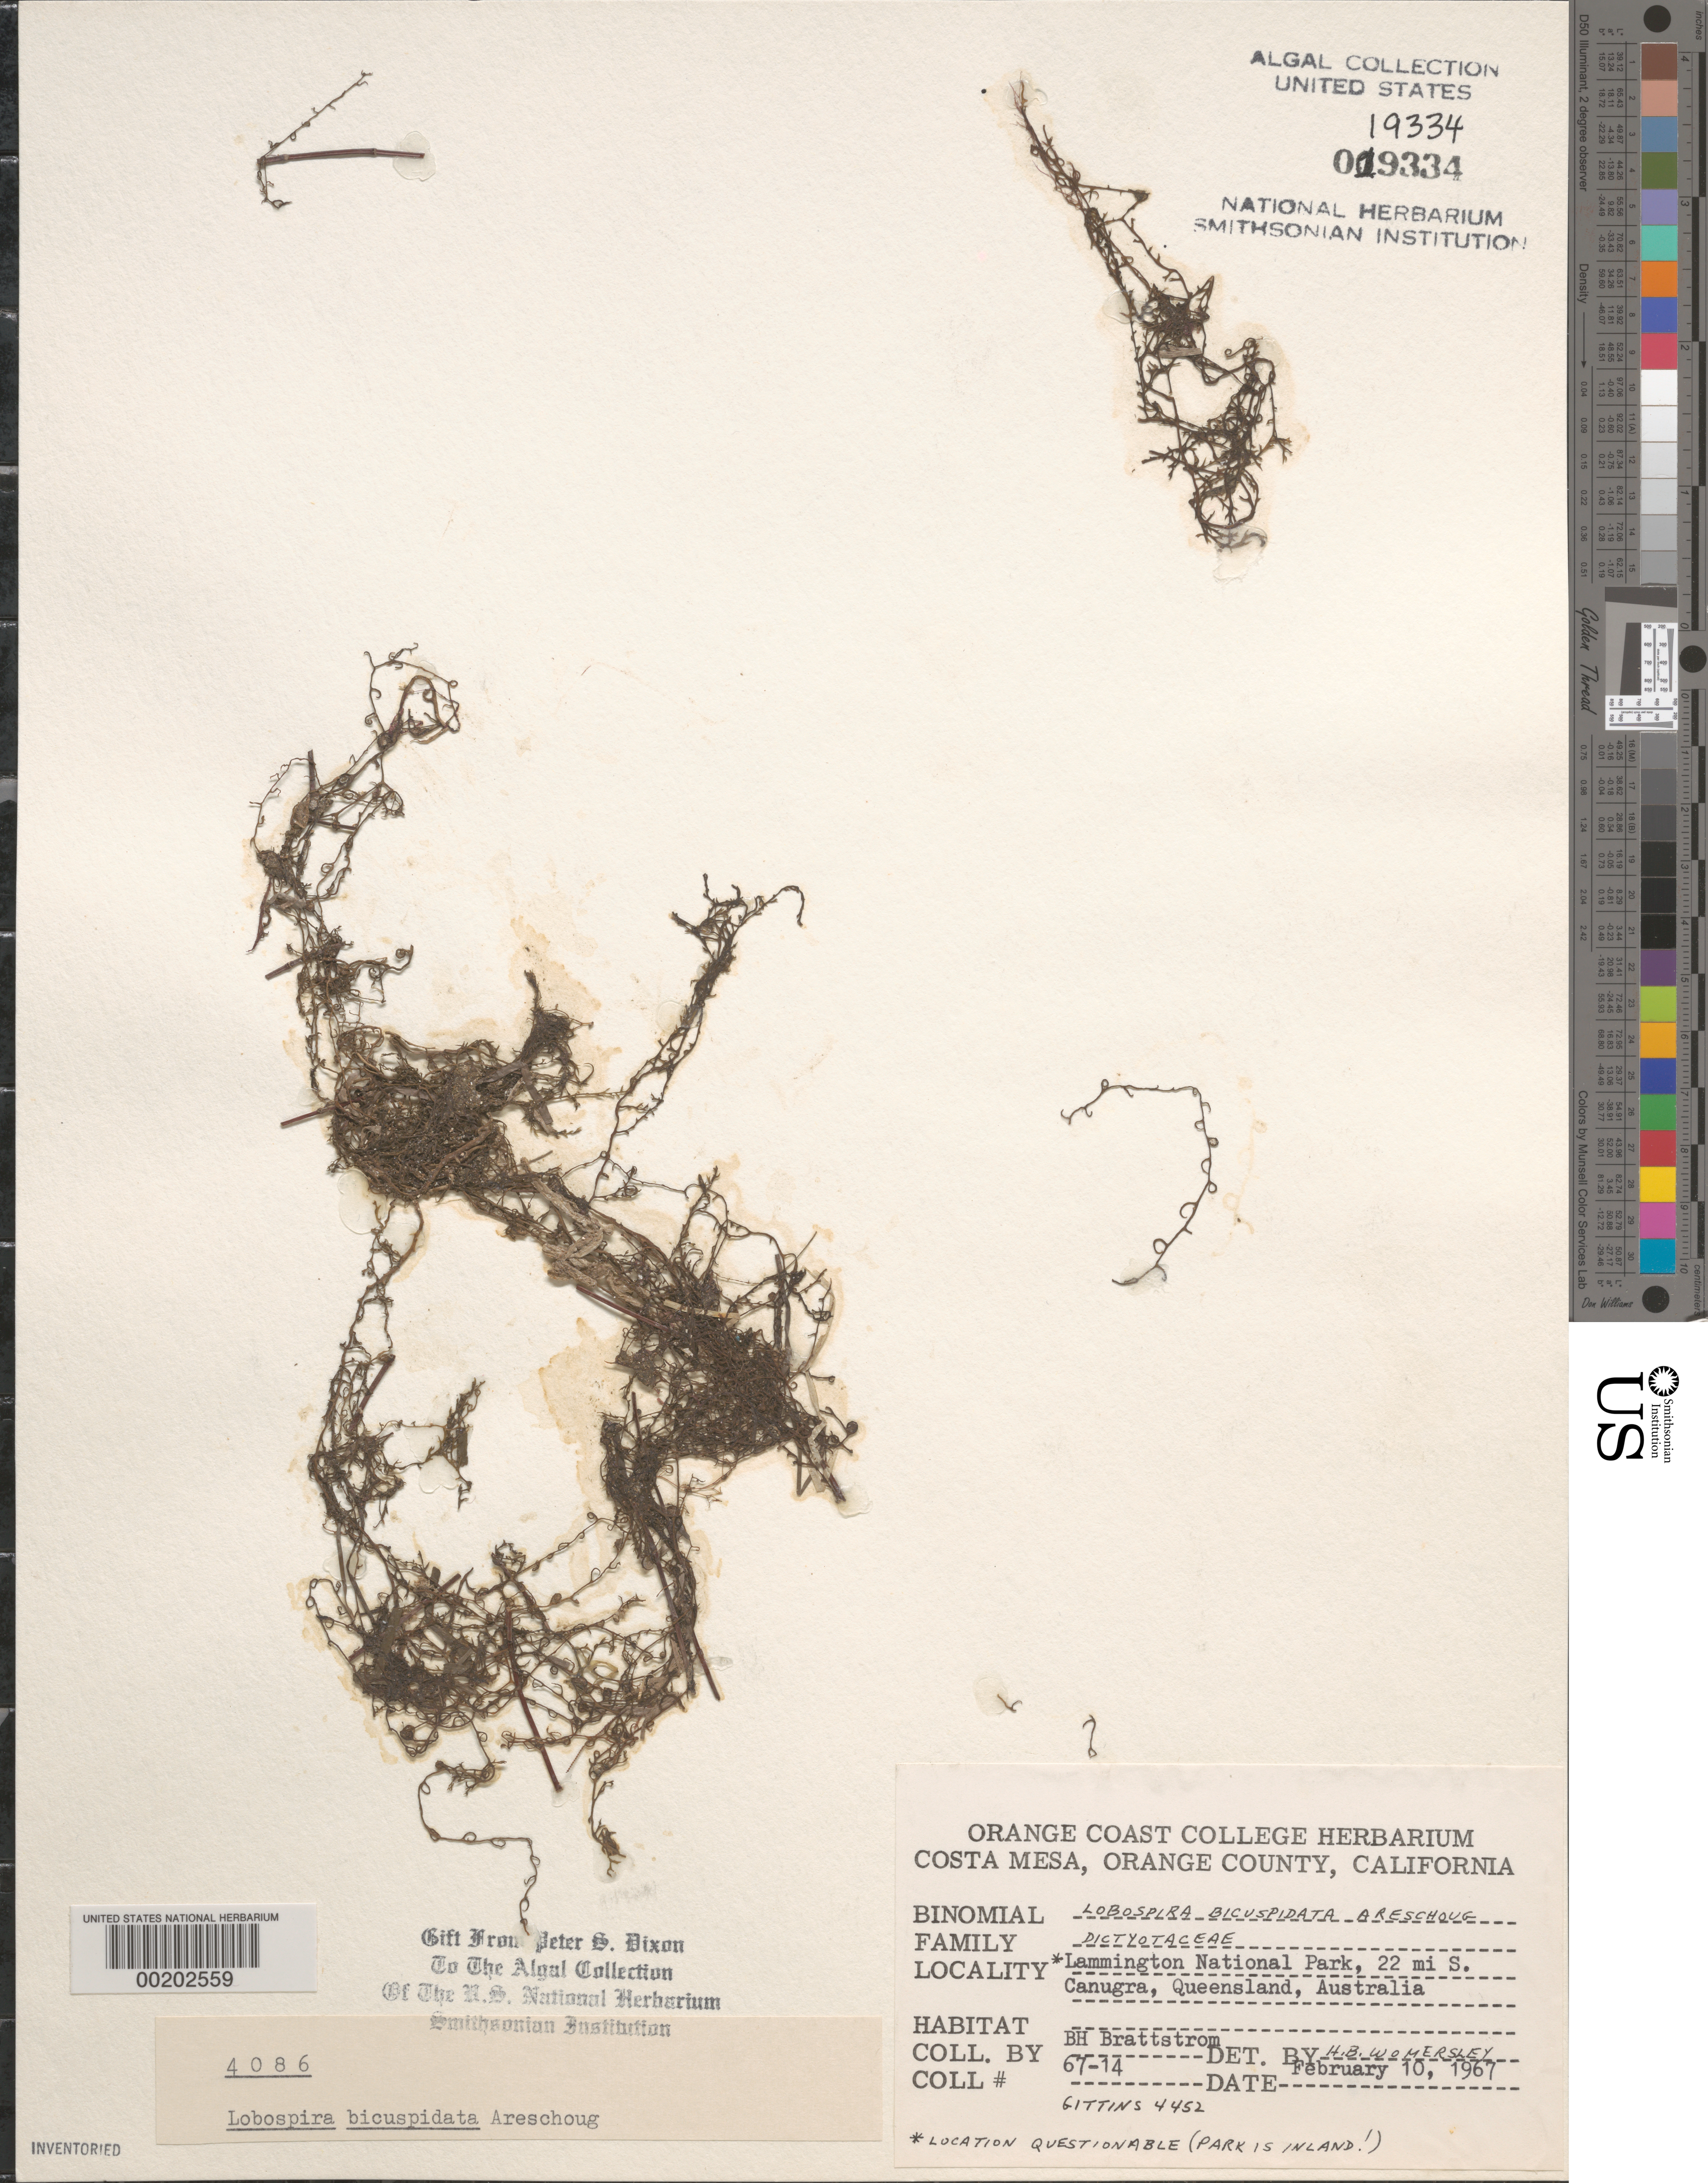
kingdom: Chromista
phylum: Ochrophyta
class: Phaeophyceae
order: Dictyotales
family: Dictyotaceae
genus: Lobospira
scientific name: Lobospira bicuspidata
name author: Areschoug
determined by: Womersley, H. B. S.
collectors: B. Brattstrom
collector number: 67-14 & BTG 4452 & PSD 4086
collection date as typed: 10 Feb 1967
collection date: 1967-02-10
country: Australia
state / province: Queensland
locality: Lammington National Park, 22 miles south of Canugra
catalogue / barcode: US 19334